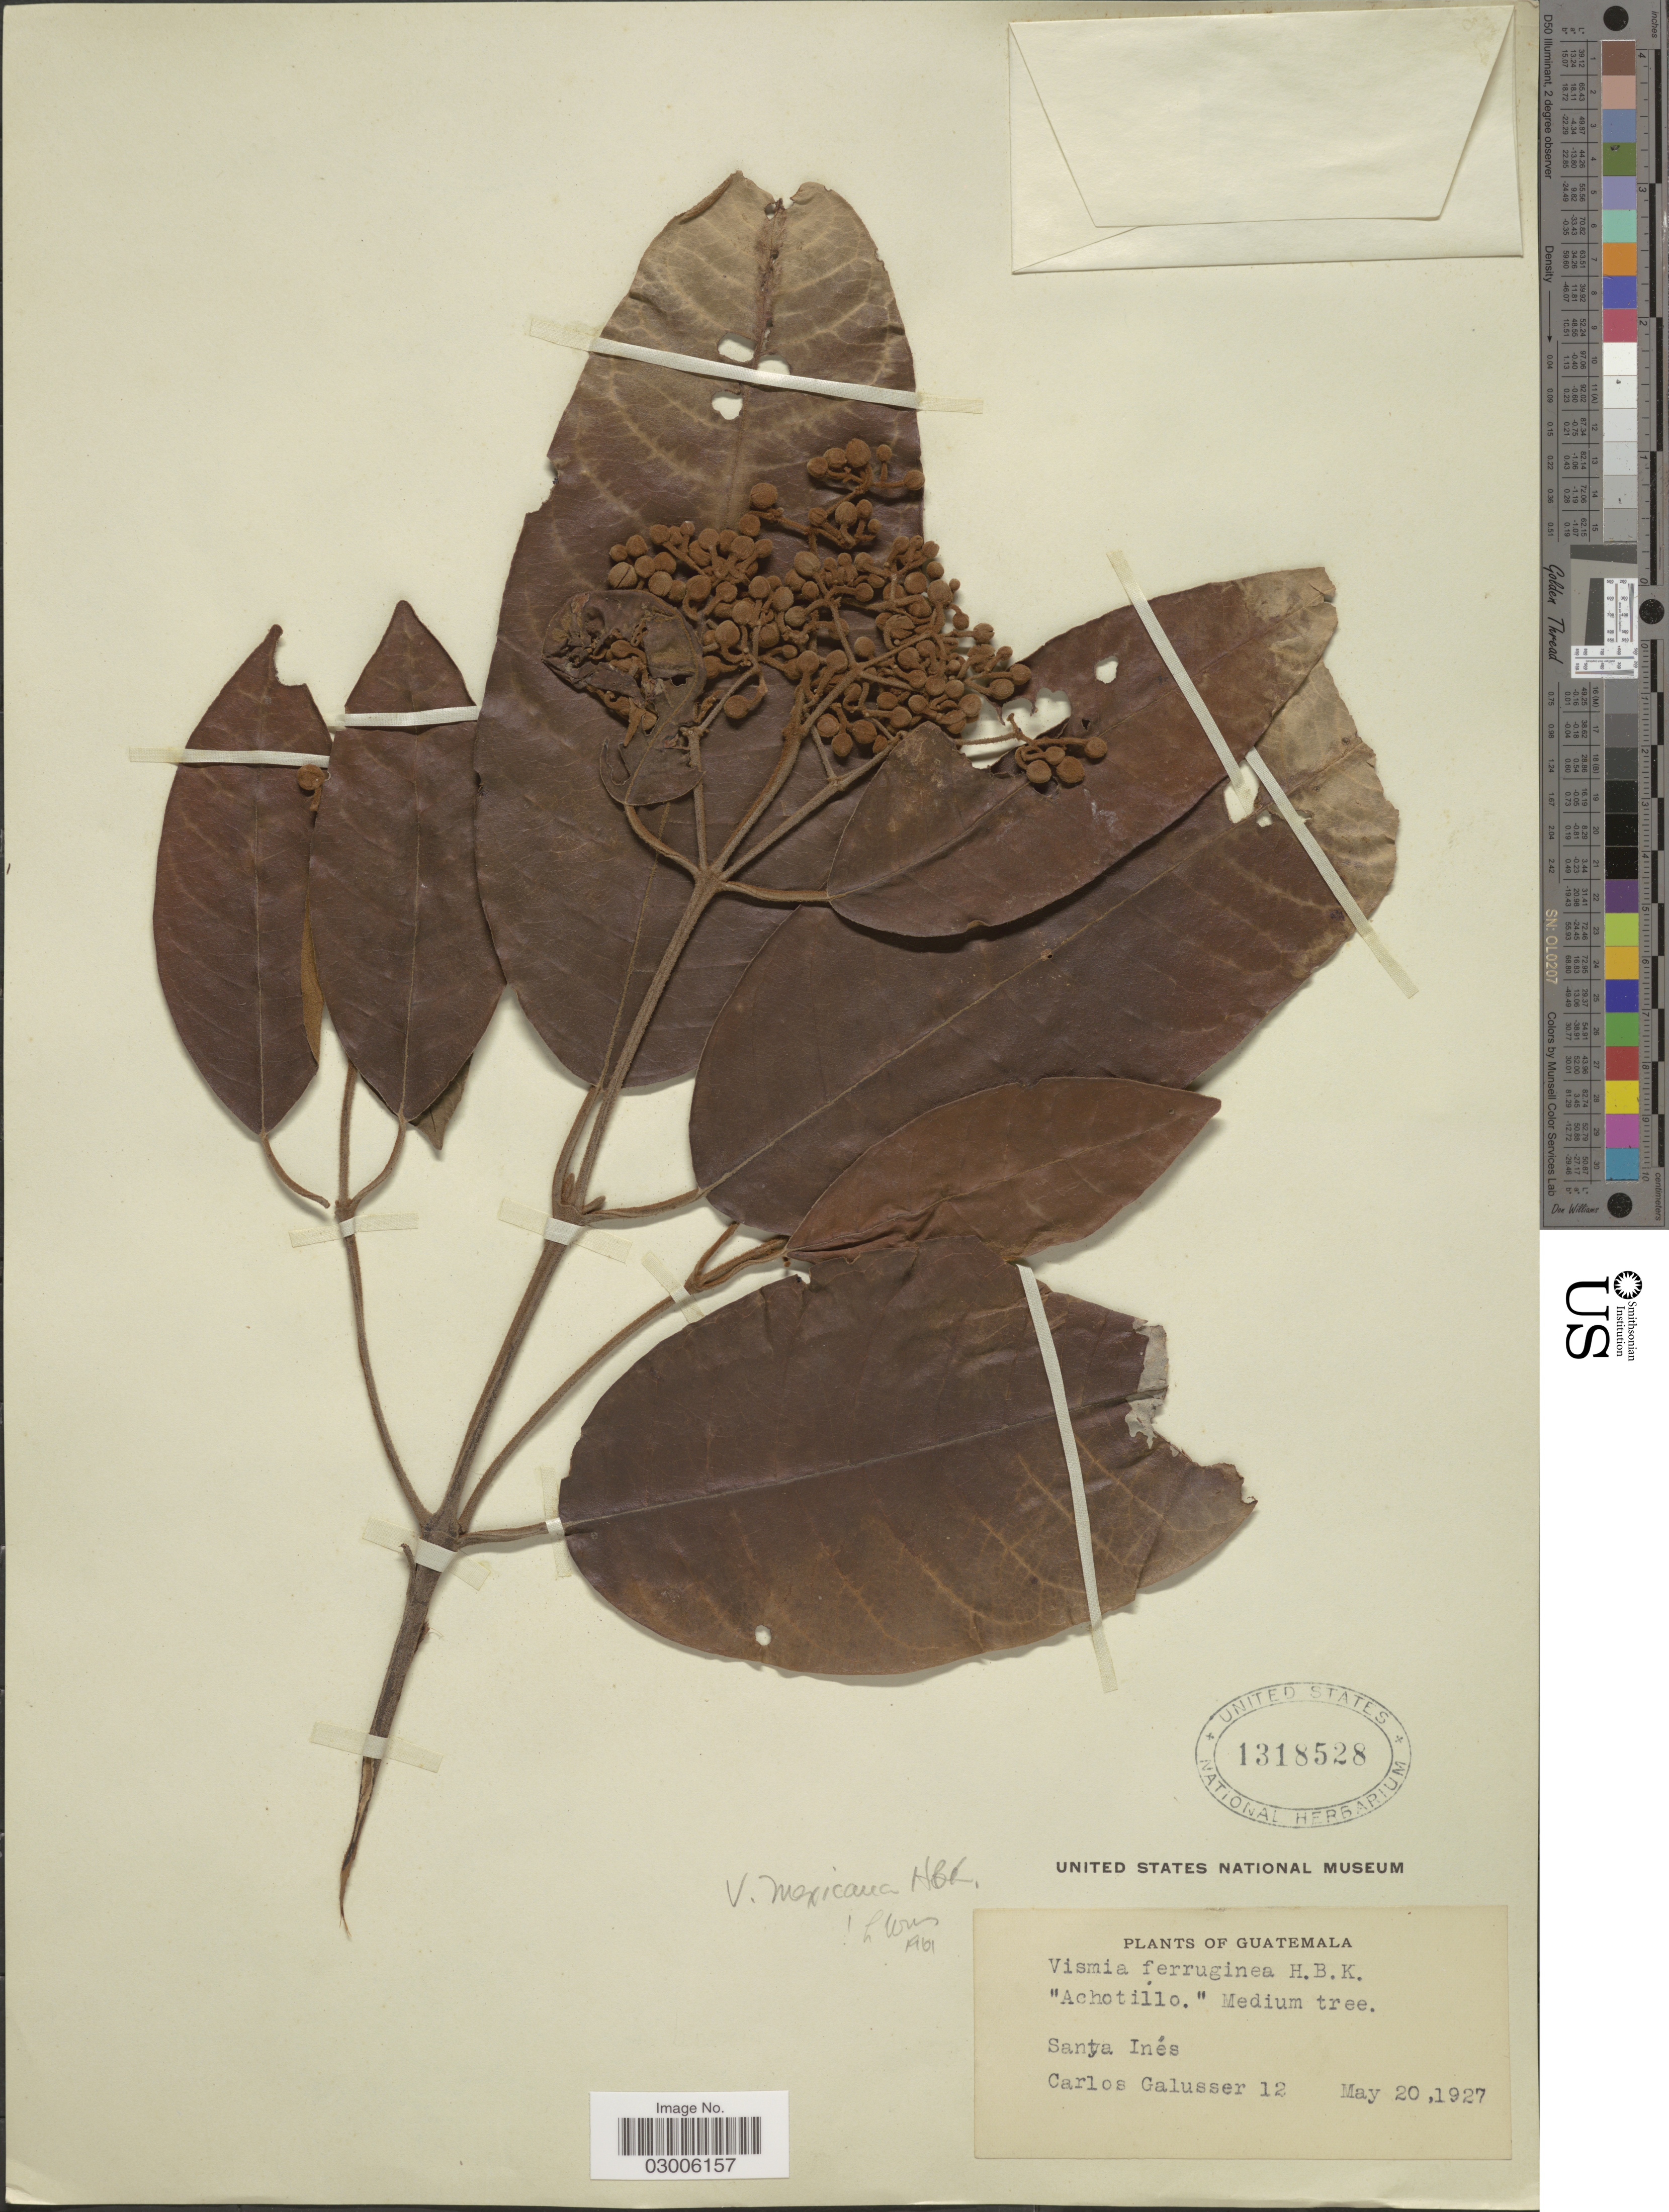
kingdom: Plantae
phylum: Tracheophyta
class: Magnoliopsida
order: Malpighiales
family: Hypericaceae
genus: Vismia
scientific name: Vismia baccifera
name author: (L.) Triana & Planch.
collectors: C. Galusser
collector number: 12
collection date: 1927-05-20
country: Guatemala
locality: Santa Inés.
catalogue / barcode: US 1318528